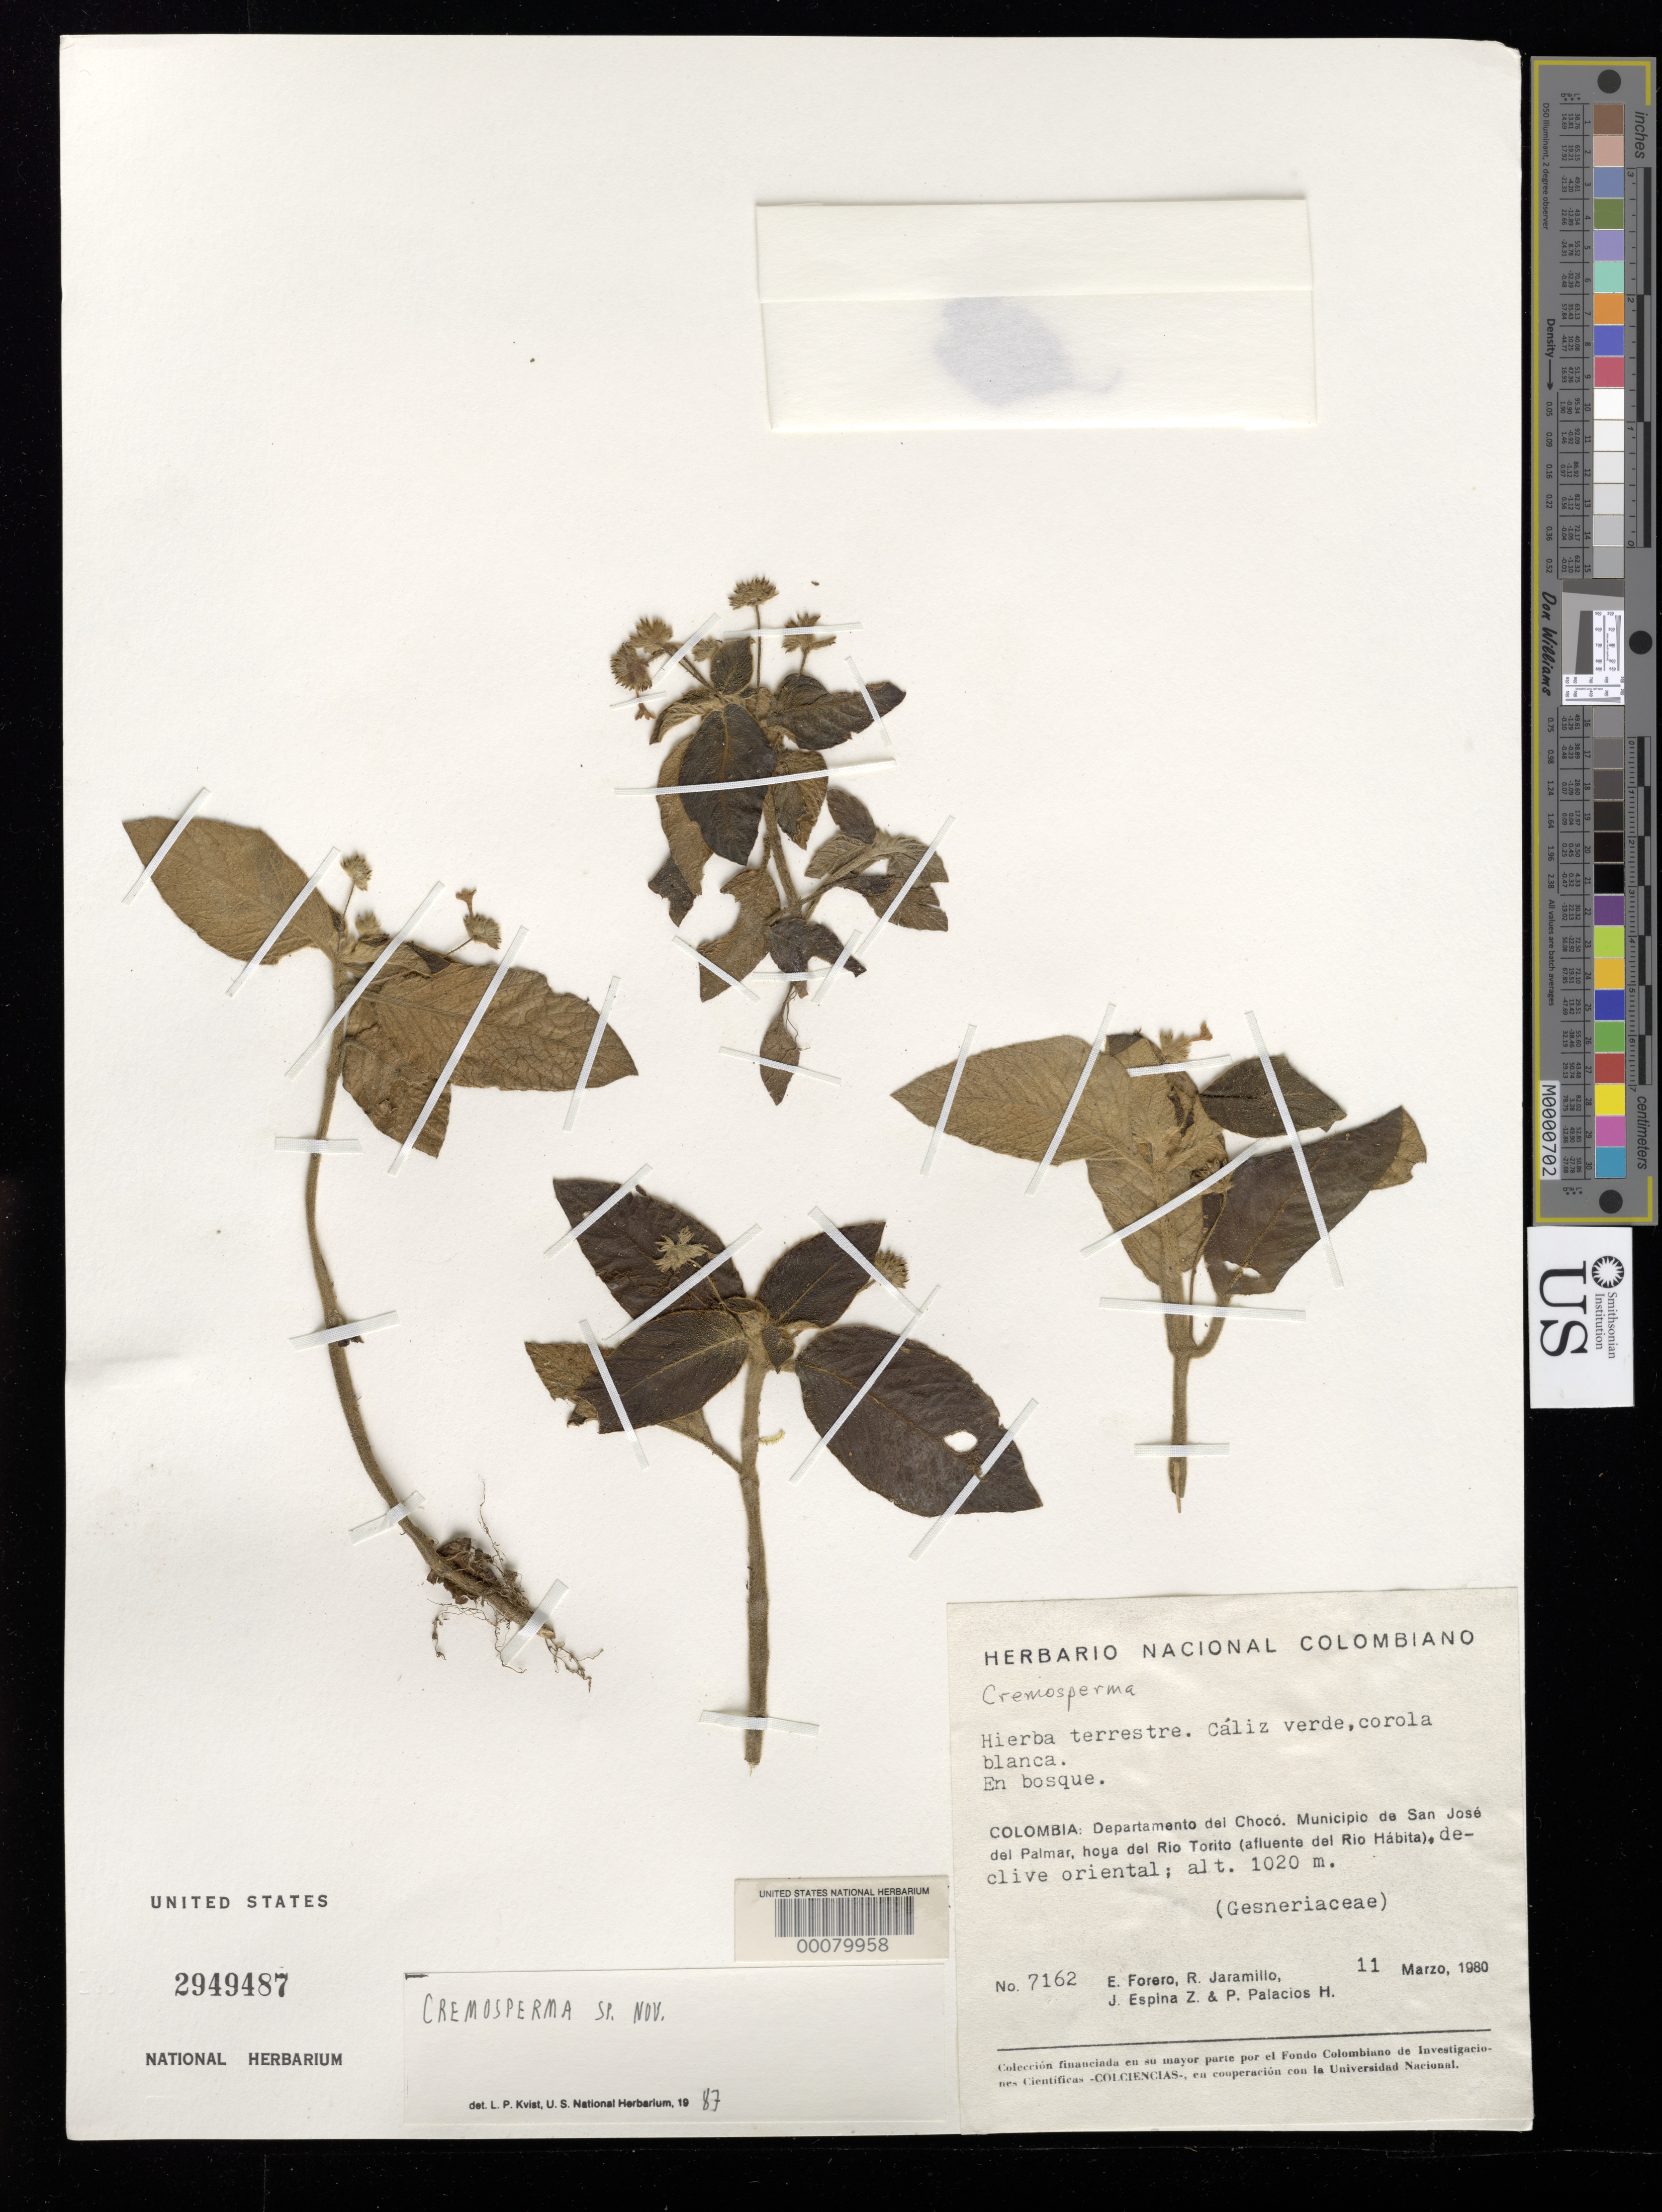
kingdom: Plantae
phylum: Tracheophyta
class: Magnoliopsida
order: Lamiales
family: Gesneriaceae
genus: Cremosperma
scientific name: Cremosperma humidum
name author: L.P. Kvist & L.E. Skog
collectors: E. Forero, R. Jaramillo M., J. Espina & P. Palacios H.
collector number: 7162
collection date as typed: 11 Mar 1980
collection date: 1980-03-11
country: Colombia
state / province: Chocó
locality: Municipality of San Jose del Palmar, valley of Rio Torito (tributary of Rio Habita), eastern slope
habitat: In forest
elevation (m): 1020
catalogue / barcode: US 2949487